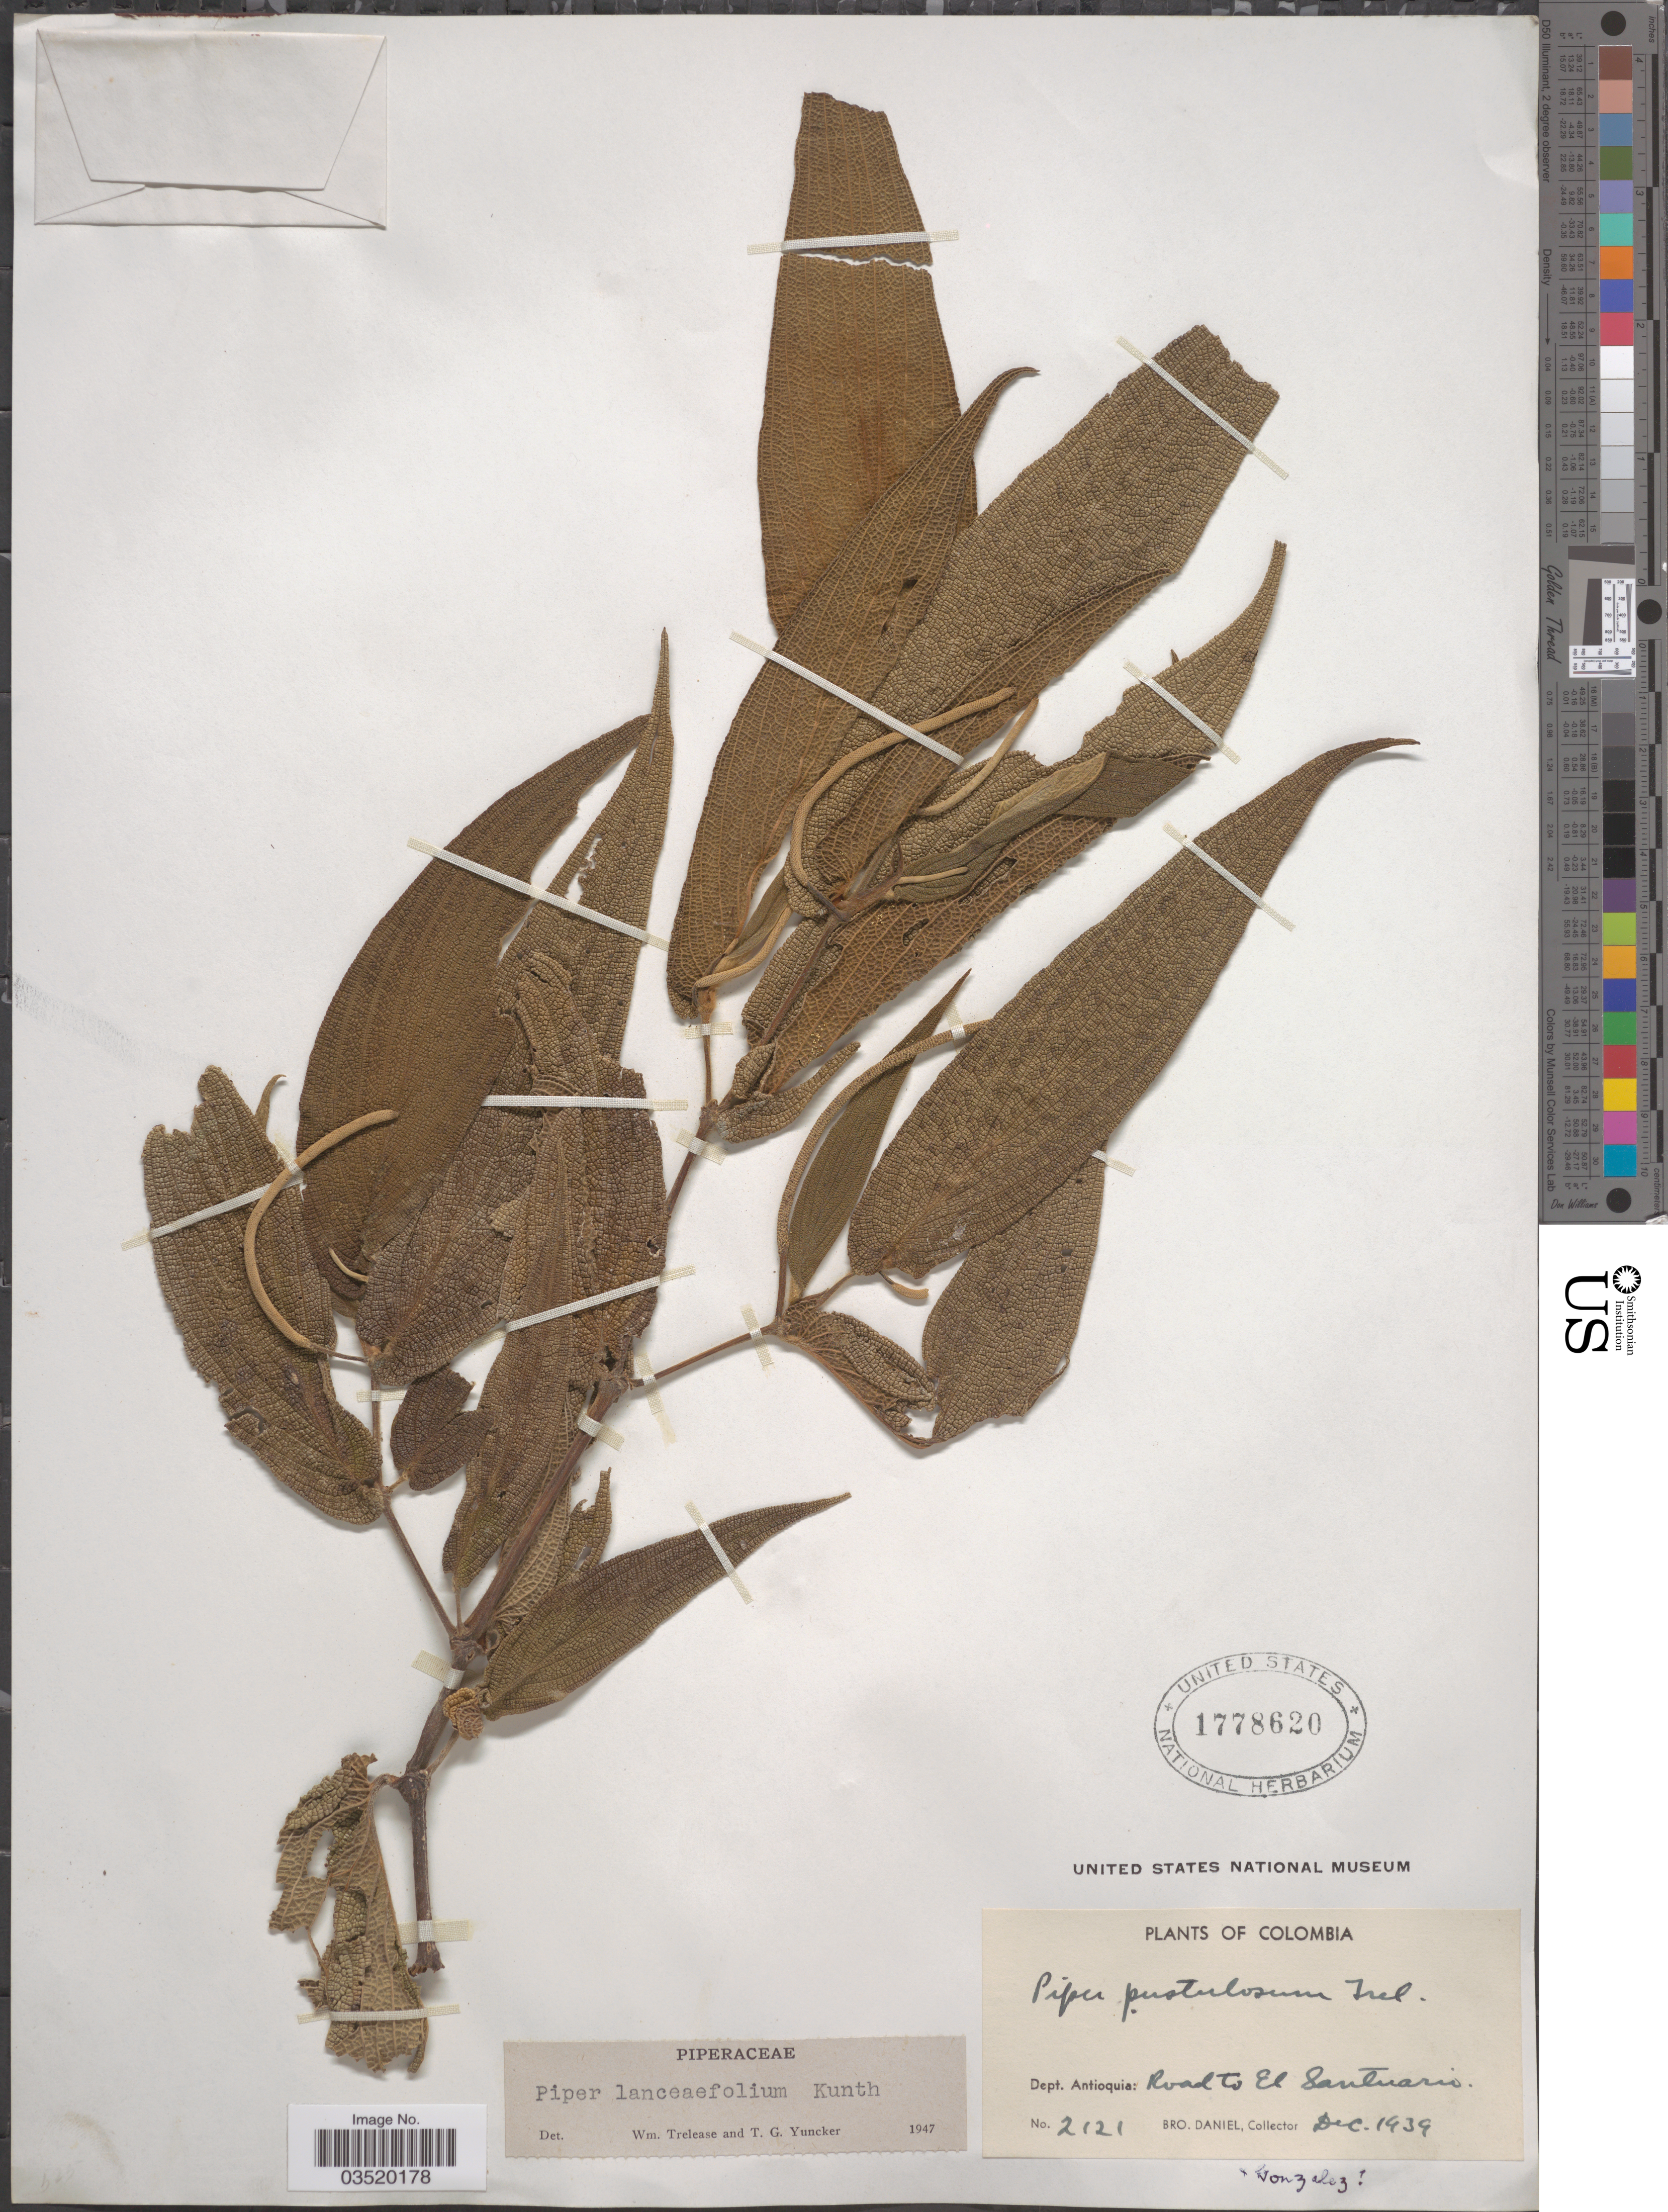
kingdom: Plantae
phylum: Tracheophyta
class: Magnoliopsida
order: Piperales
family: Piperaceae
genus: Piper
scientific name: Piper lanceifolium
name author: Kunth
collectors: Bro. Daniel & -. Gonzalez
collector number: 2121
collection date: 1939-12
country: Colombia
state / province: Antioquia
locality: Dept. Antioquia: Road to El Santuario.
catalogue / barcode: US 1778620